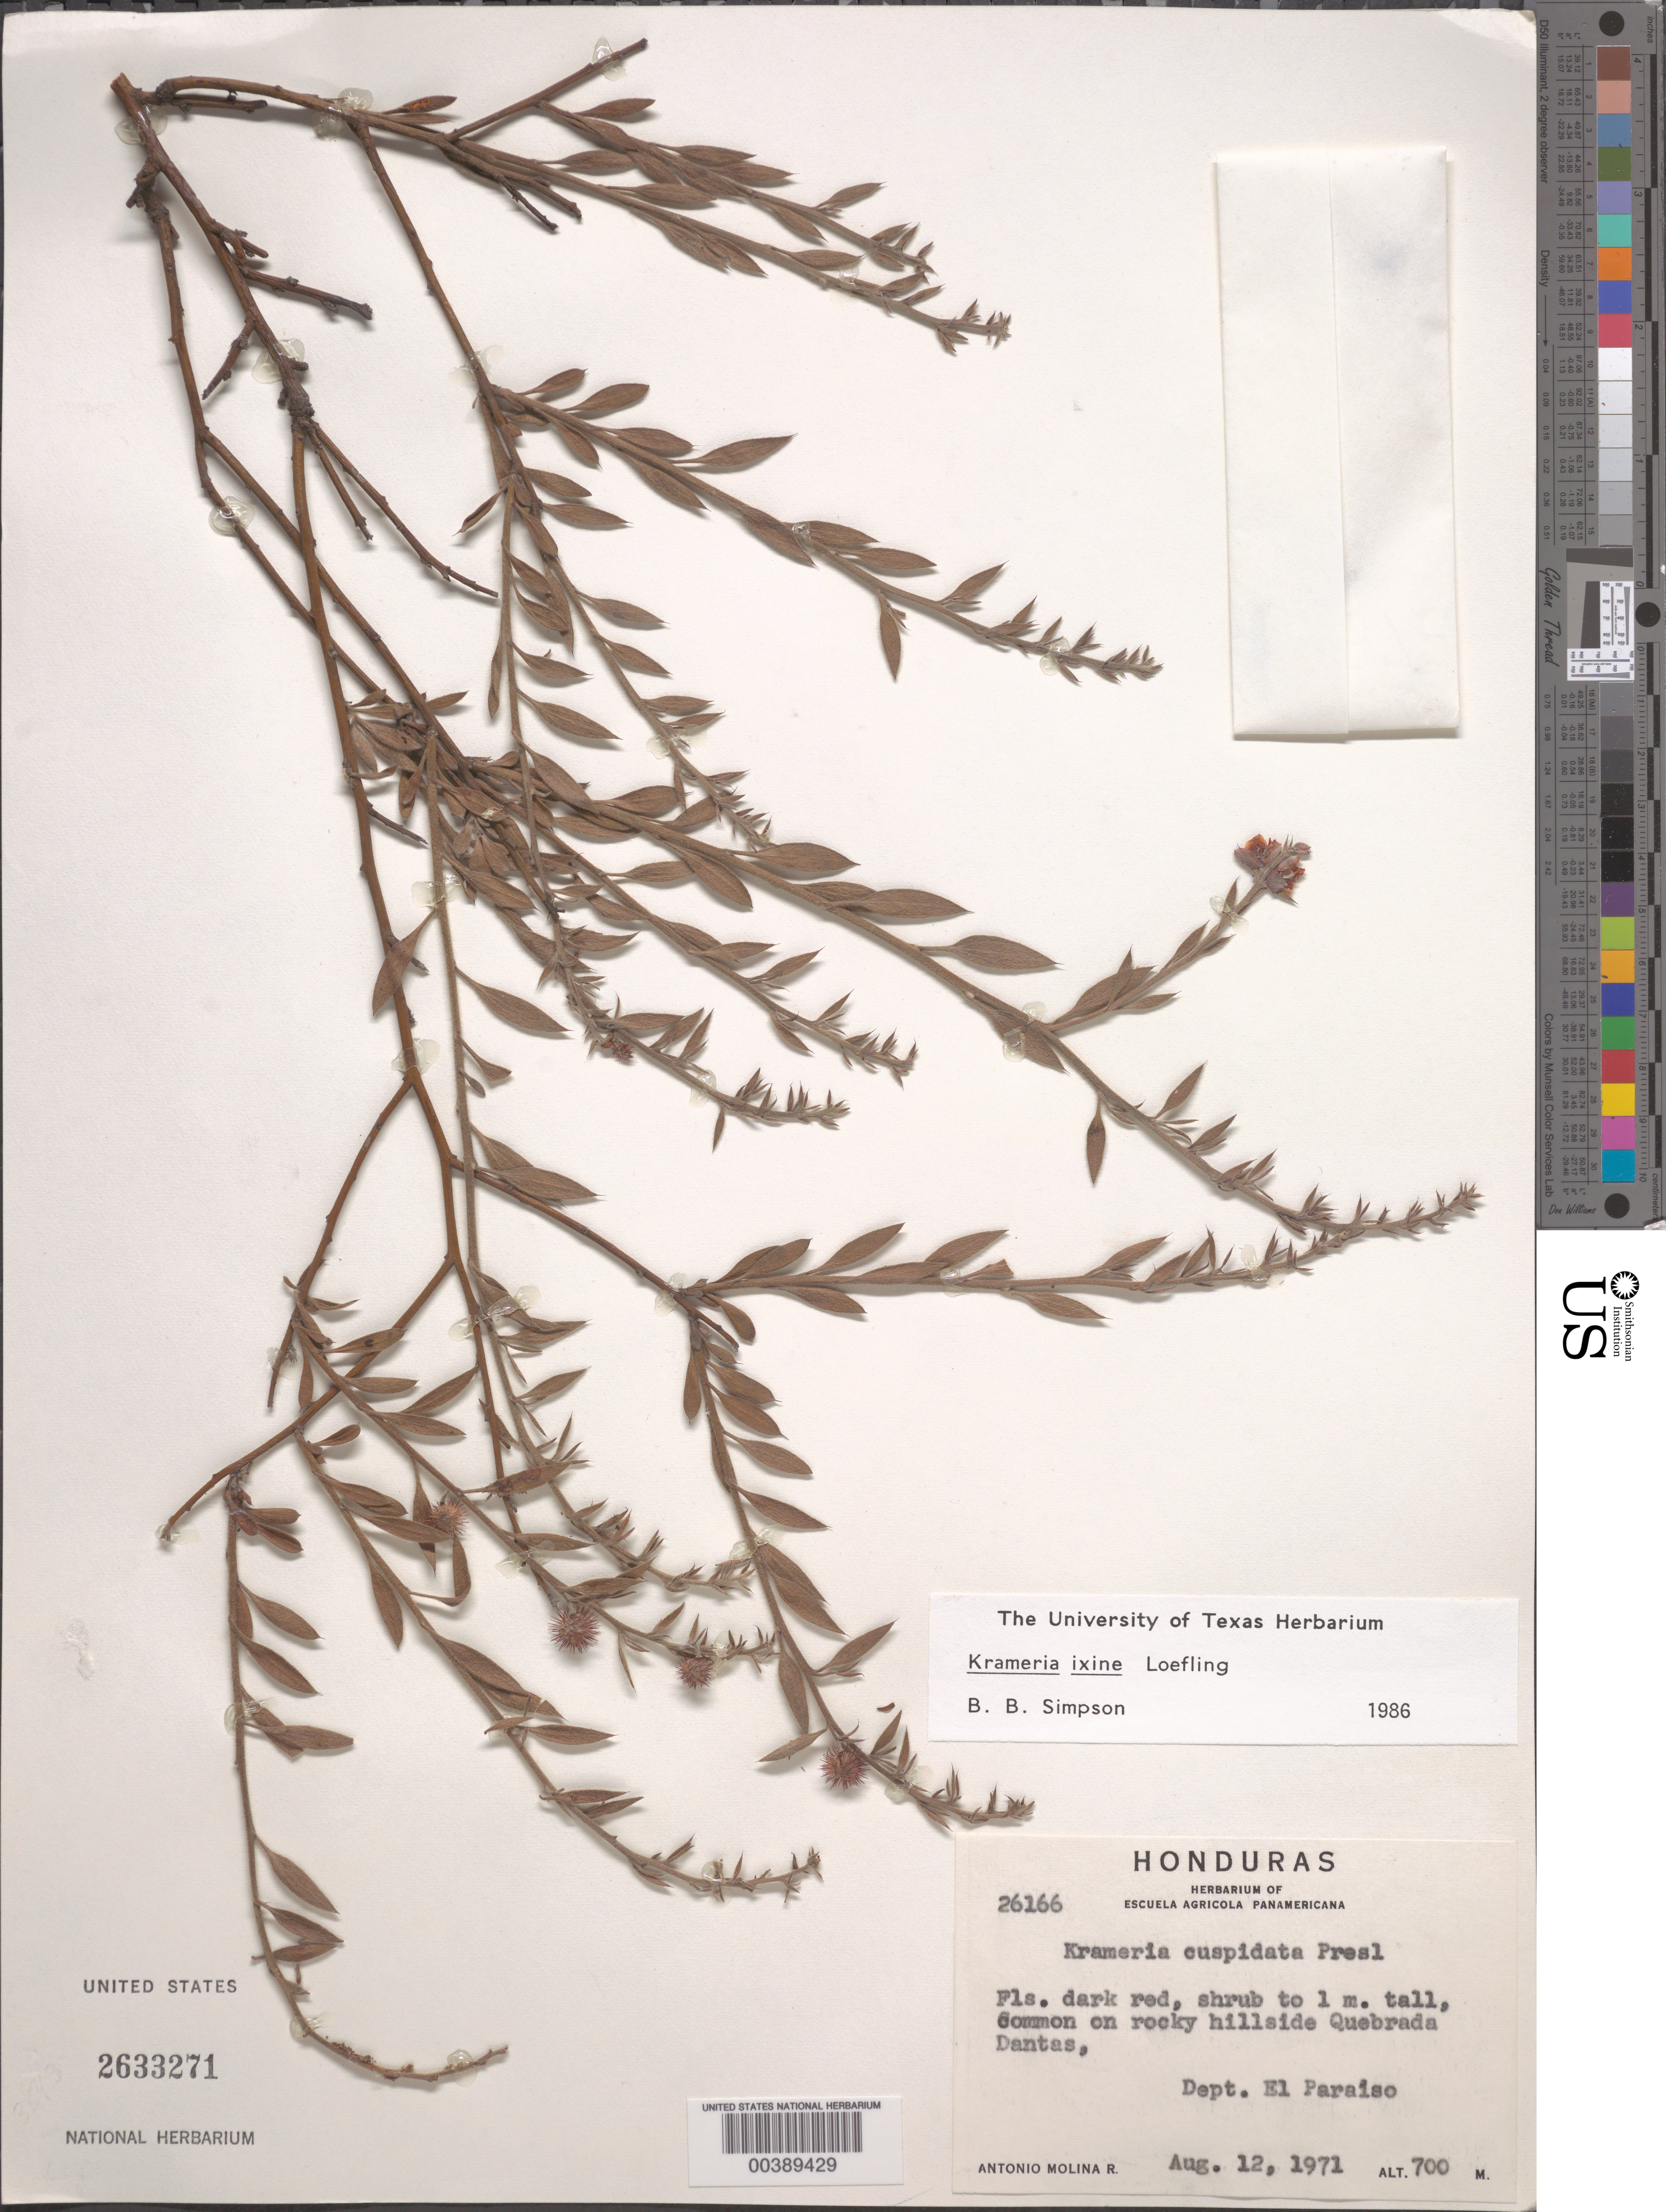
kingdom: Plantae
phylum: Tracheophyta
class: Magnoliopsida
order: Zygophyllales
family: Krameriaceae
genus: Krameria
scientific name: Krameria ixine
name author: L.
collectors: A. Molina R.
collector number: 26166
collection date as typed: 12 Aug 1971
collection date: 1971-08-12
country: Honduras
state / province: El Paraíso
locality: Quebrada Dantas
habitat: Rocky hillside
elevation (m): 700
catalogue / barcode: US 2633271